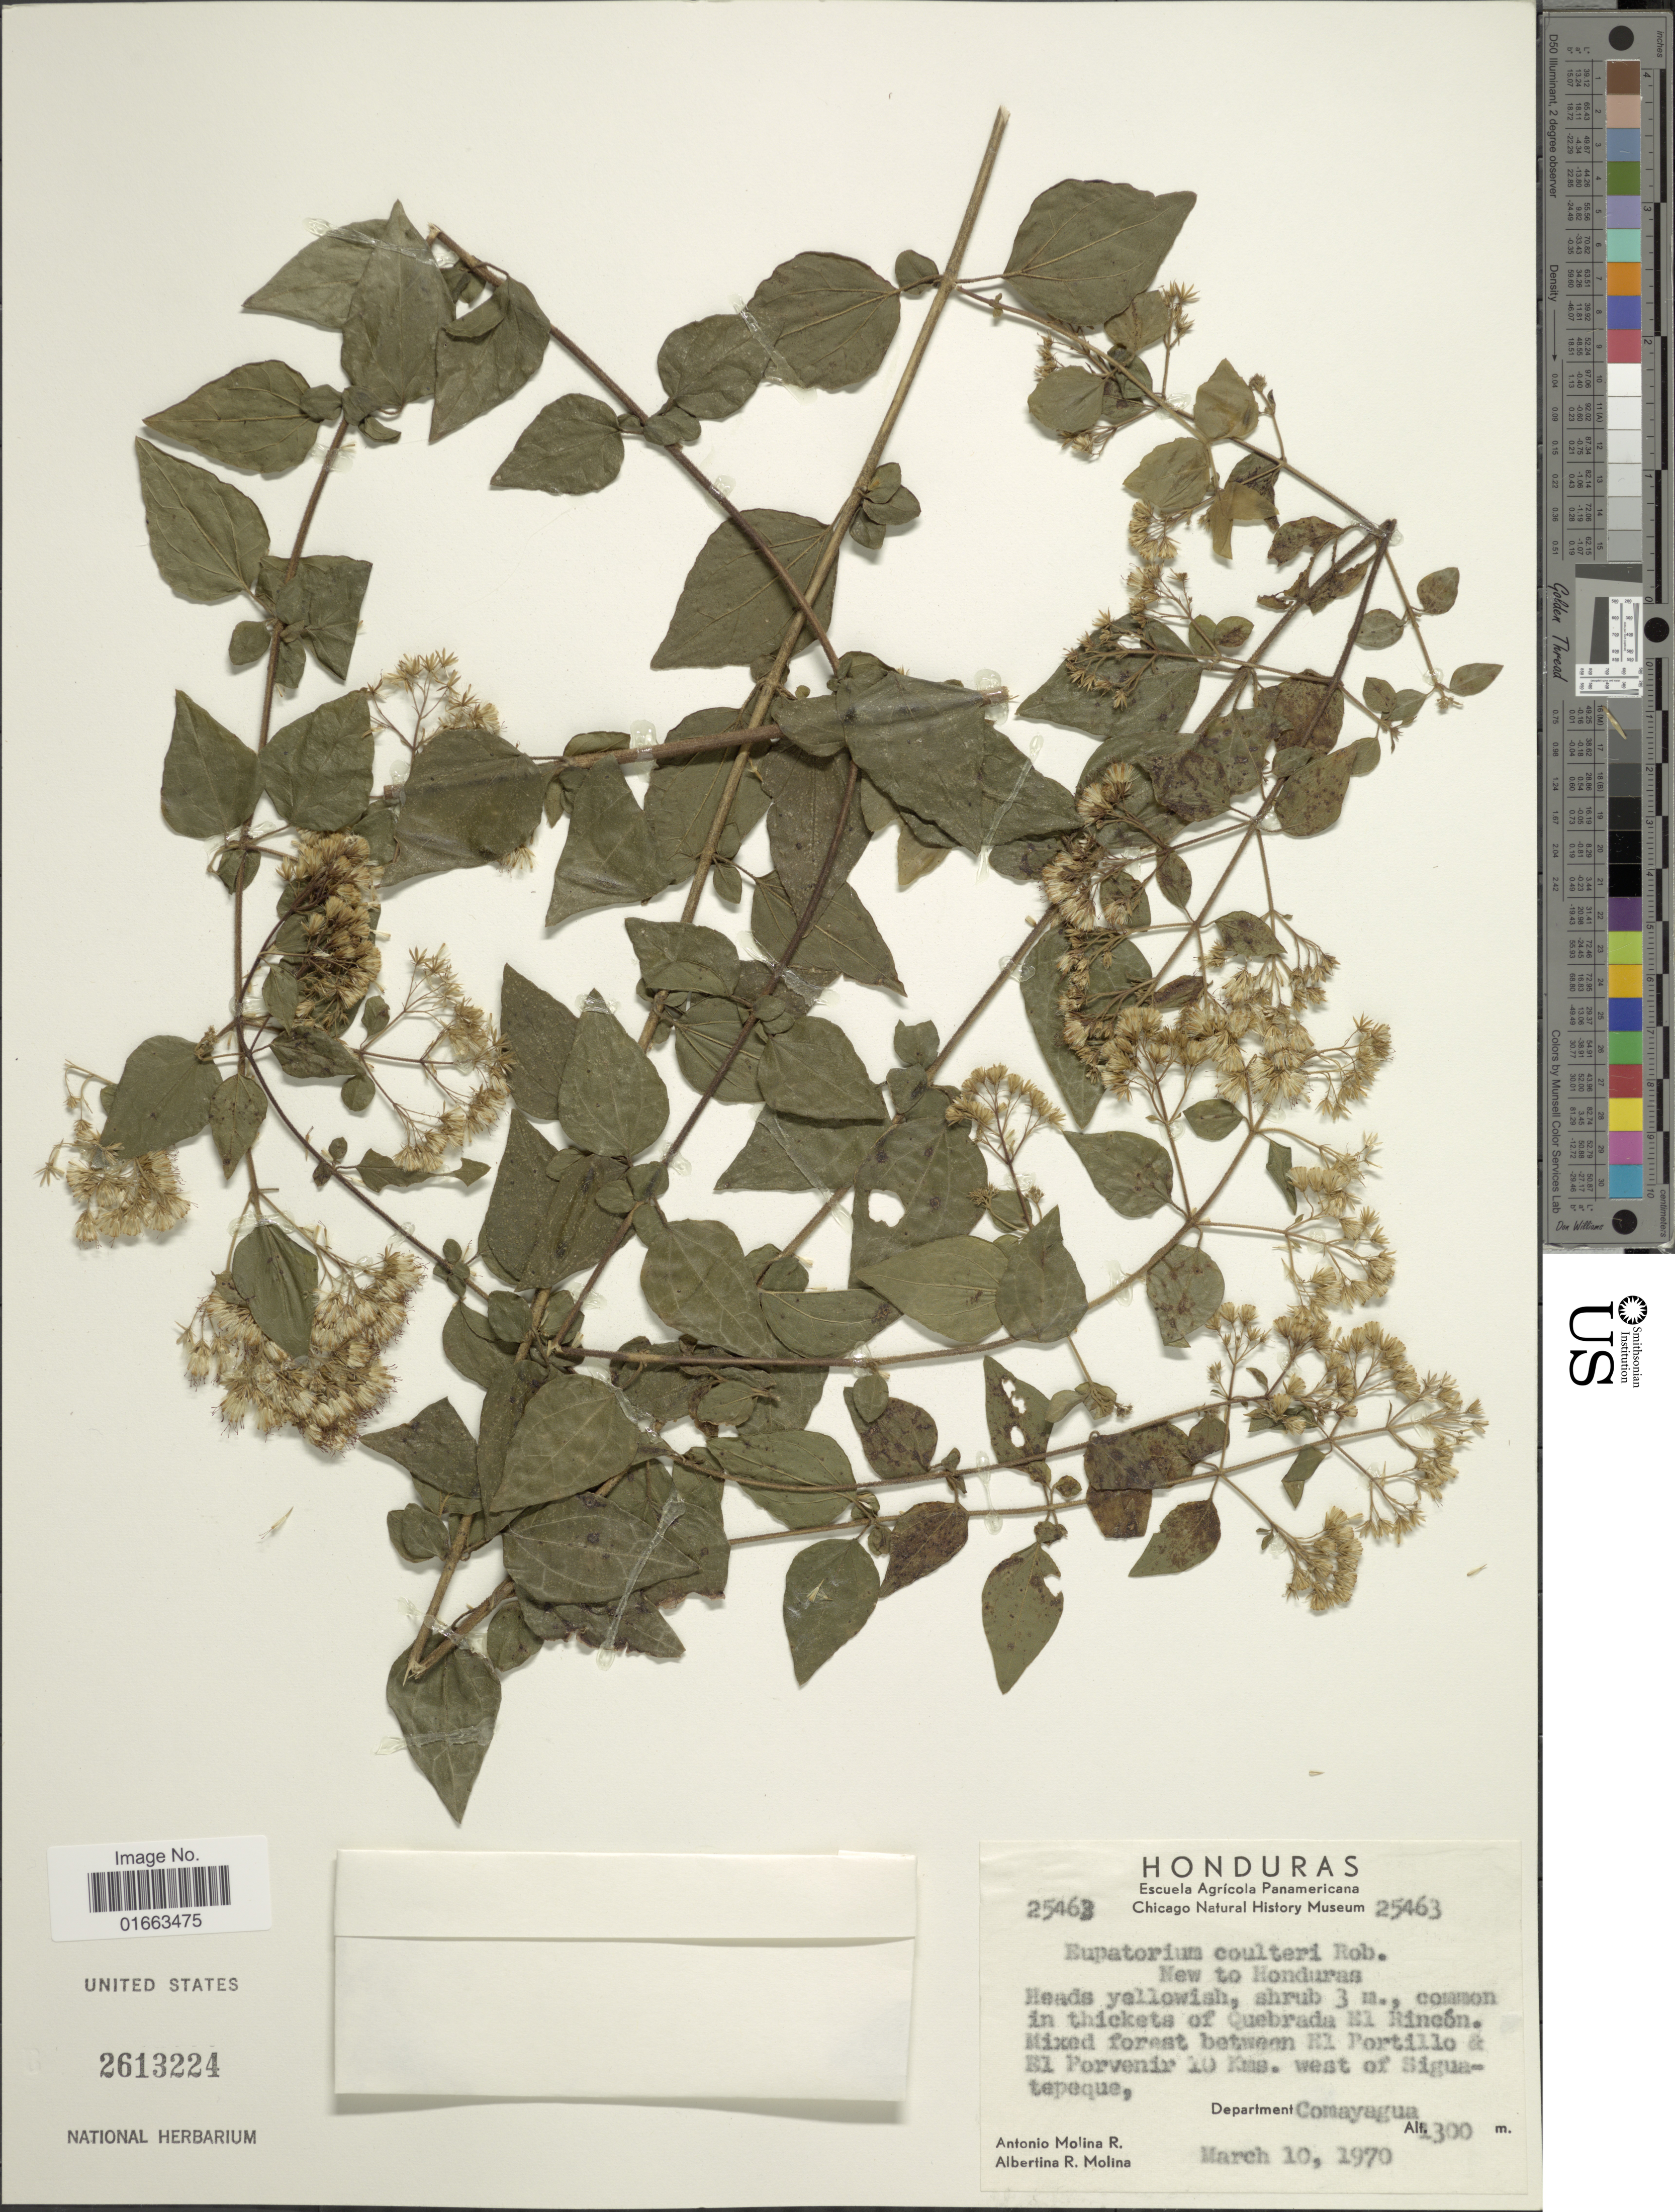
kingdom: Plantae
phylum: Tracheophyta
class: Magnoliopsida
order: Asterales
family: Asteraceae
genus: Koanophyllon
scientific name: Koanophyllon hondurensis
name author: (B.L. Rob.) R.M. King & H. Rob.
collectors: A. Molina R. & A. R. Molina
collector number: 25463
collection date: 1970-03-10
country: Honduras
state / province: Comayagua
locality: Common in thickets of Quebrada El Rincón, mixed forest between El Portillo & El Porvenir 10 Kms. west of Siguatepeque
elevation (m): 300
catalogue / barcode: US 2613224